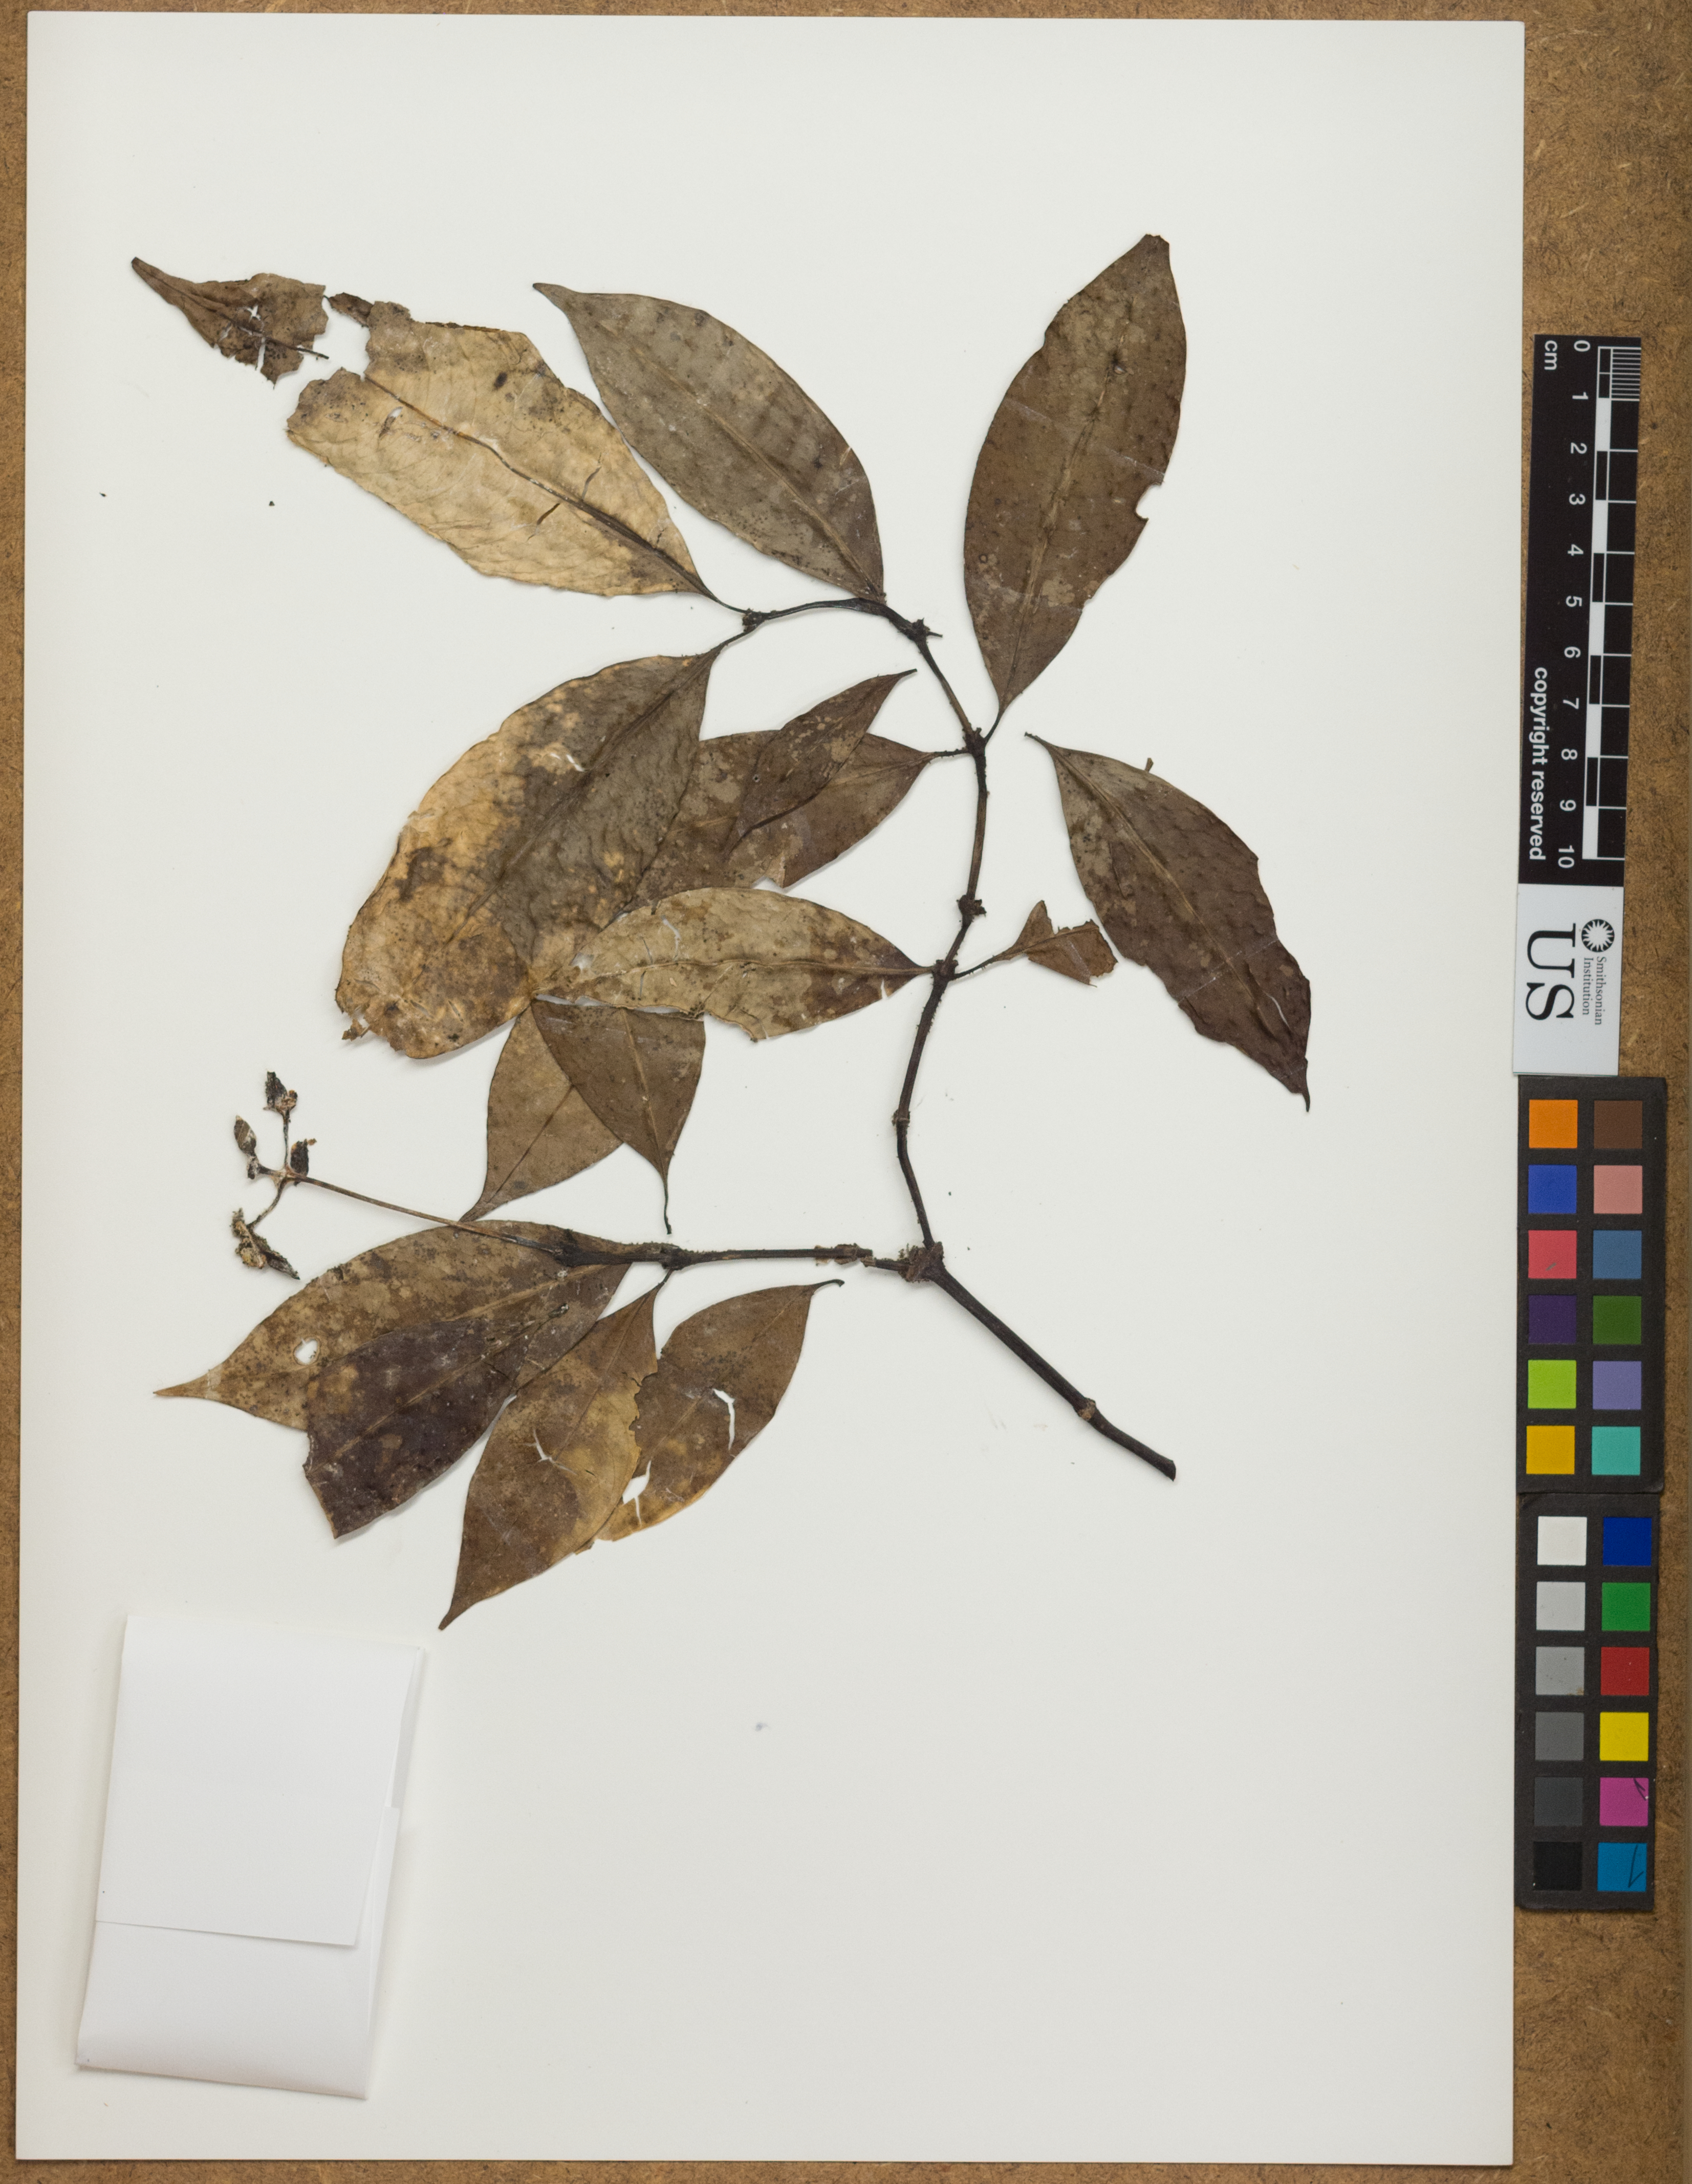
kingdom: Plantae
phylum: Tracheophyta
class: Magnoliopsida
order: Gentianales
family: Rubiaceae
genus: Palicourea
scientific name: Palicourea hoffmannseggiana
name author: (Roem. & Schult.) Borhidi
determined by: Kirkbride, J. H., Jr.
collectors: T. McDowell & D. Gopaul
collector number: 2869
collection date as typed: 25 May 1990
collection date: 1990-05-25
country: Guyana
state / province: Cuyuni-Mazaruni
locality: Utshi River area, along trail leading to Venezuela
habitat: Sandy banks and near river, hillside forest, and hilltop sand savanna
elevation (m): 900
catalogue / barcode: US 3400771